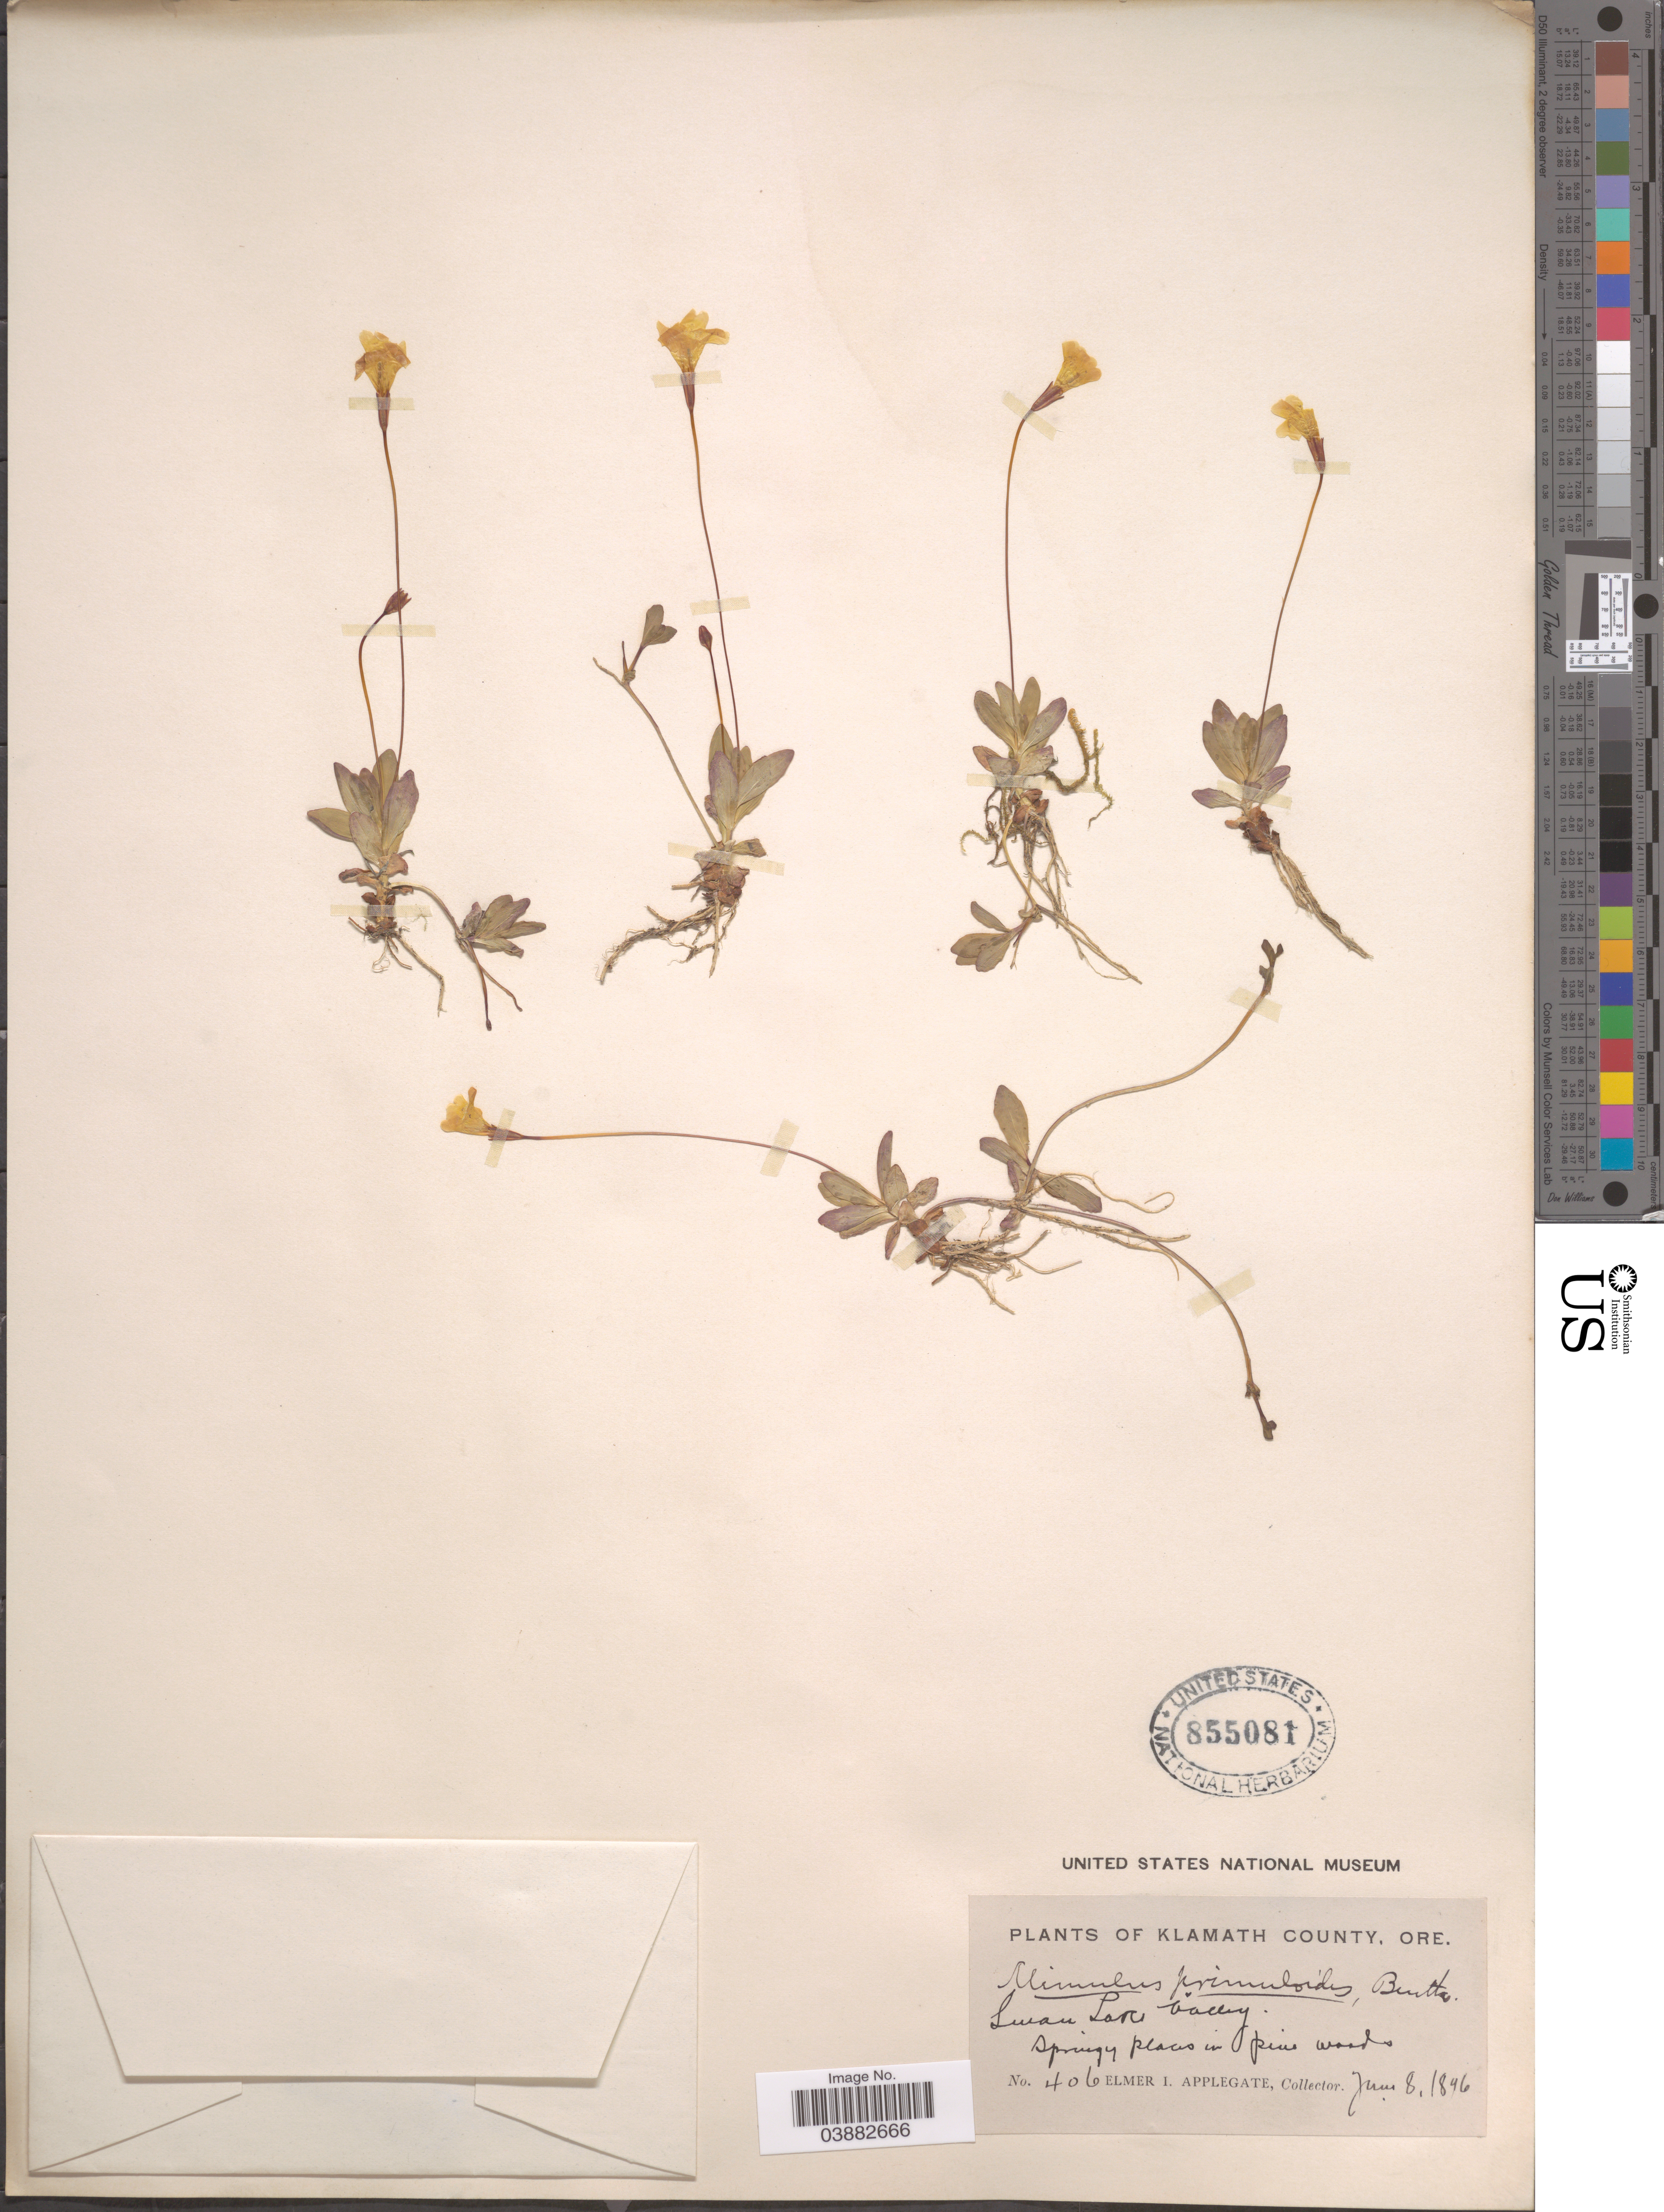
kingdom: Plantae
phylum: Tracheophyta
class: Magnoliopsida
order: Lamiales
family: Phrymaceae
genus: Mimulus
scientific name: Mimulus primuloides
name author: Benth.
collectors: E. I. Applegate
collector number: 406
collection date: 1896-06-08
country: United States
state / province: Oregon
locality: Klamath County. Swan Lake Valley. Springy places in pine woods.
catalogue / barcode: US 855081